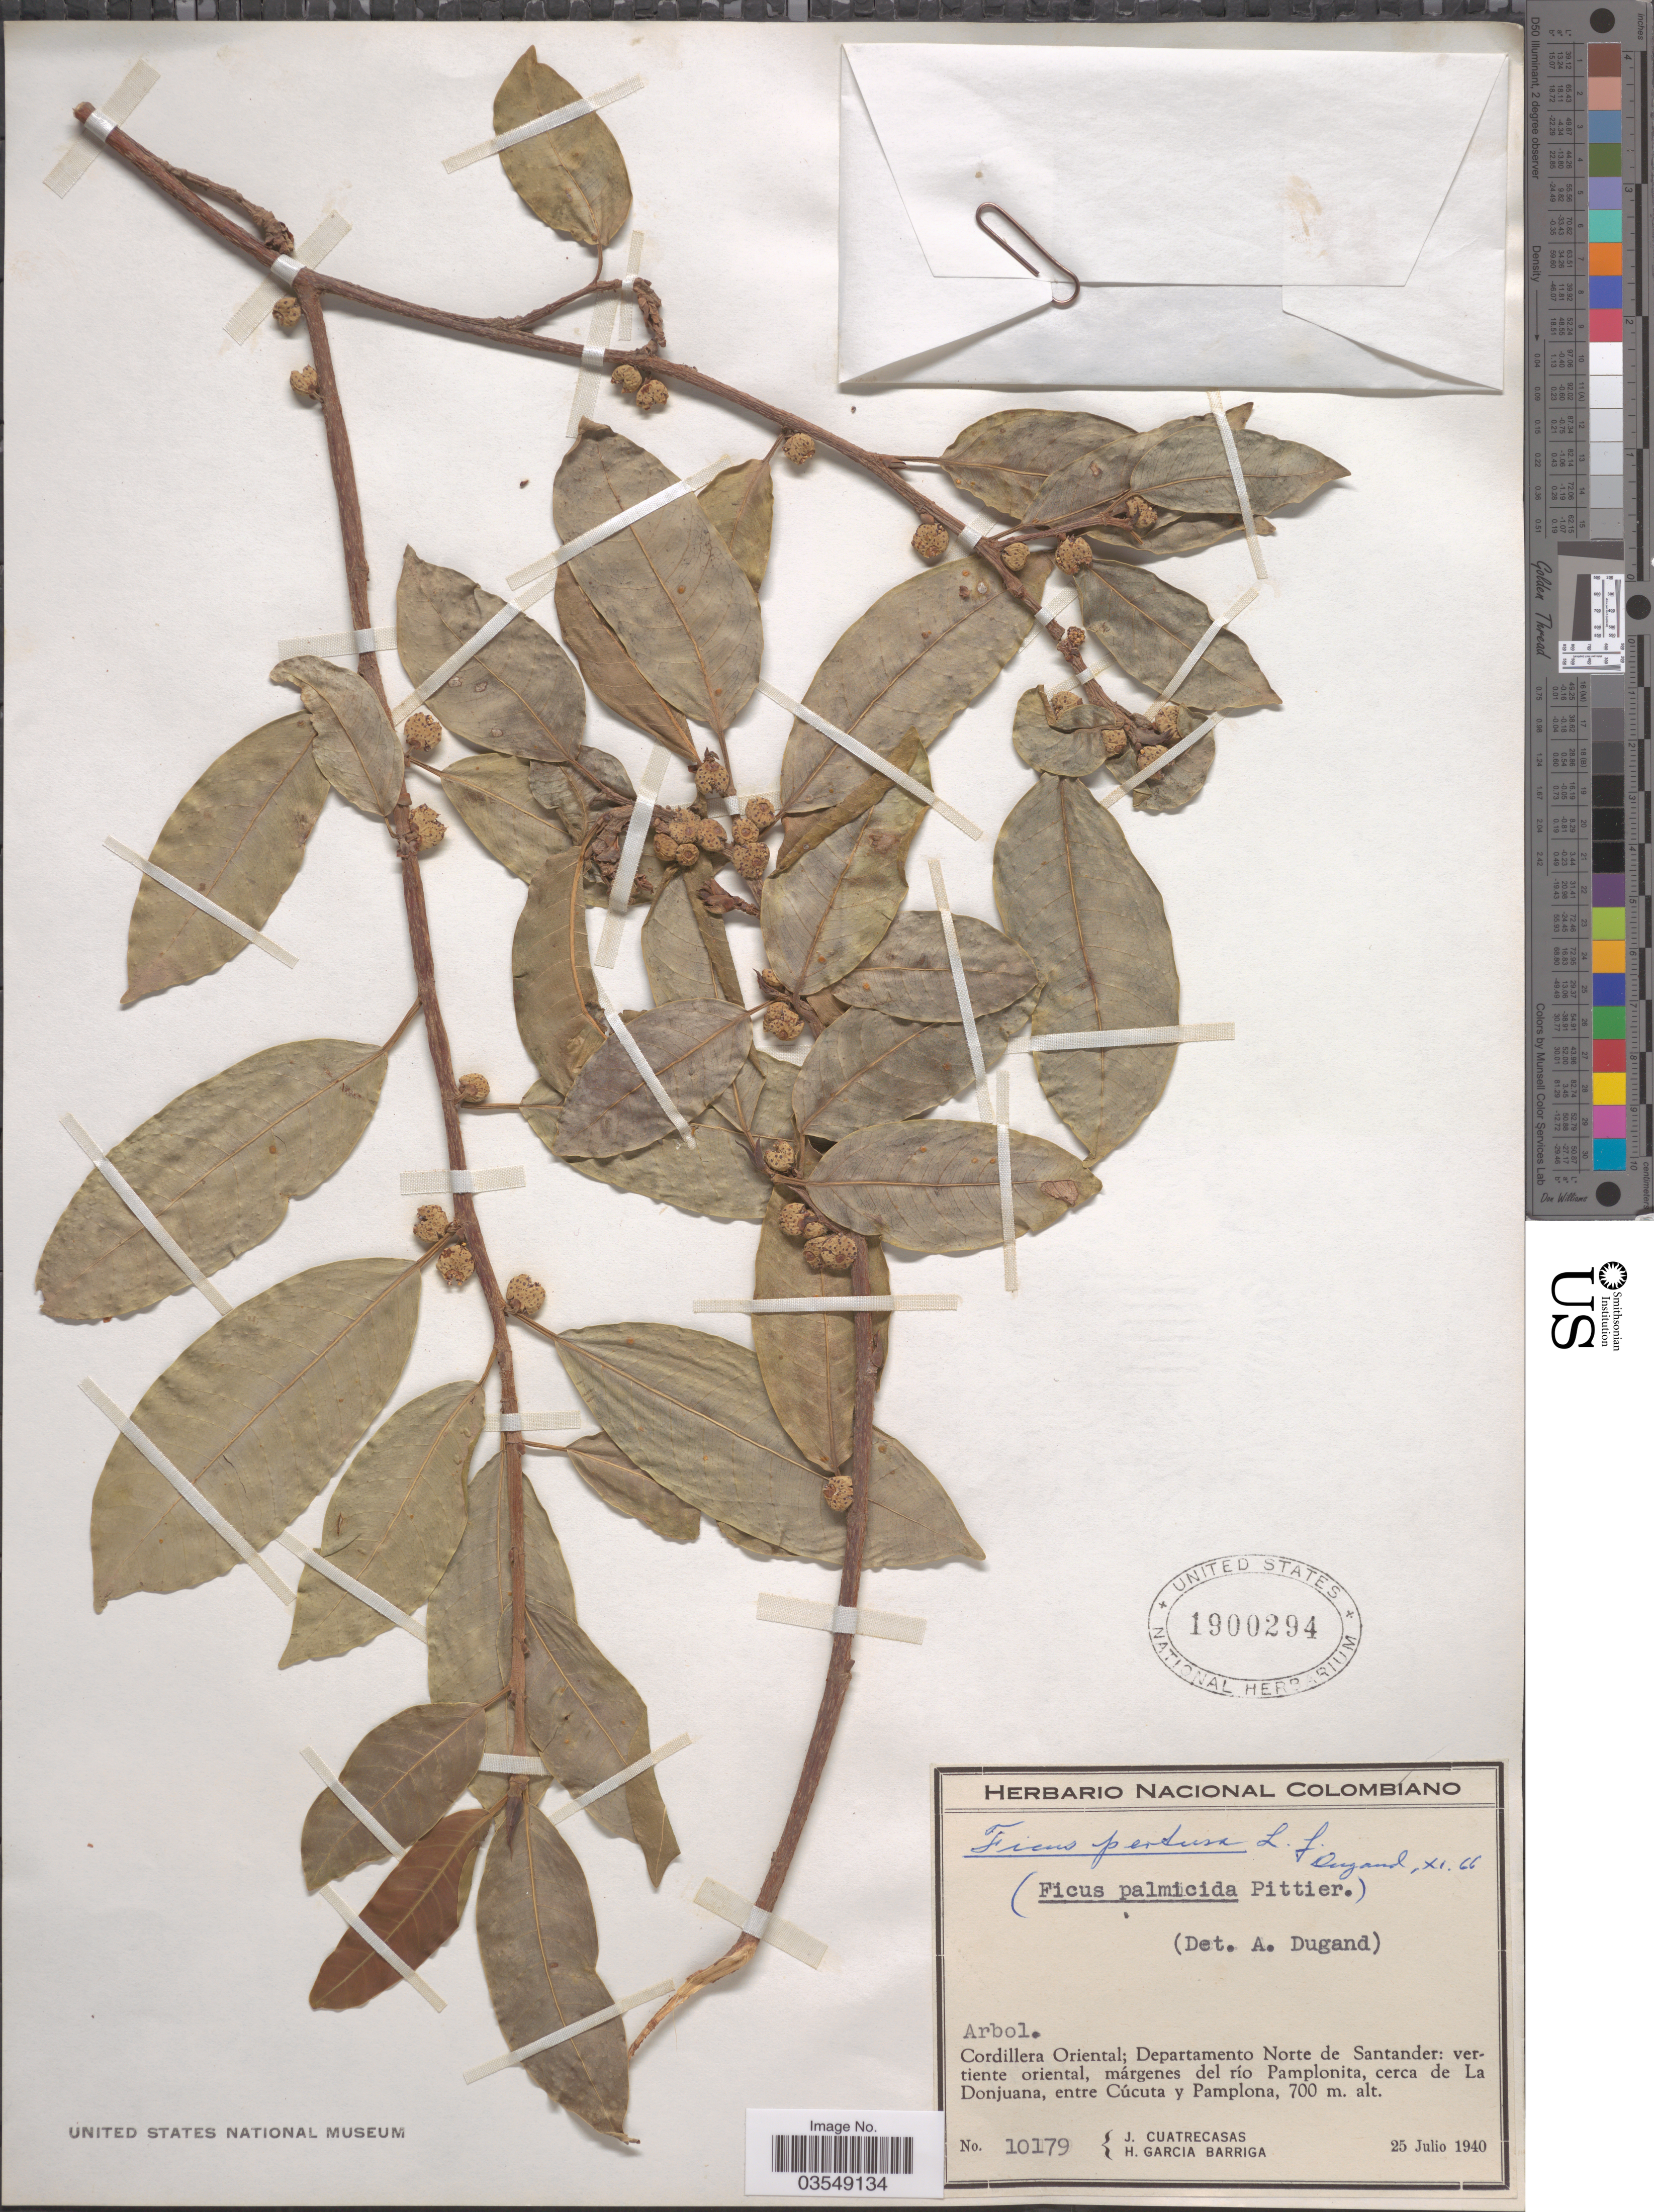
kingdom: Plantae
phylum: Tracheophyta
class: Magnoliopsida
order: Rosales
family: Moraceae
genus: Ficus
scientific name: Ficus pertusa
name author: L. f.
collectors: J. Cuatrecasas & H. García Barriga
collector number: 10179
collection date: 1940-07-25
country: Colombia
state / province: Norte de Santander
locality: Cordillera Oriental; Departamento Norte de Santander: vertiente oriental, márgenes del río Pamplonita, cerca de La Donjuana, entre Cúcuta y Pamplona.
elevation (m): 700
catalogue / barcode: US 1900294